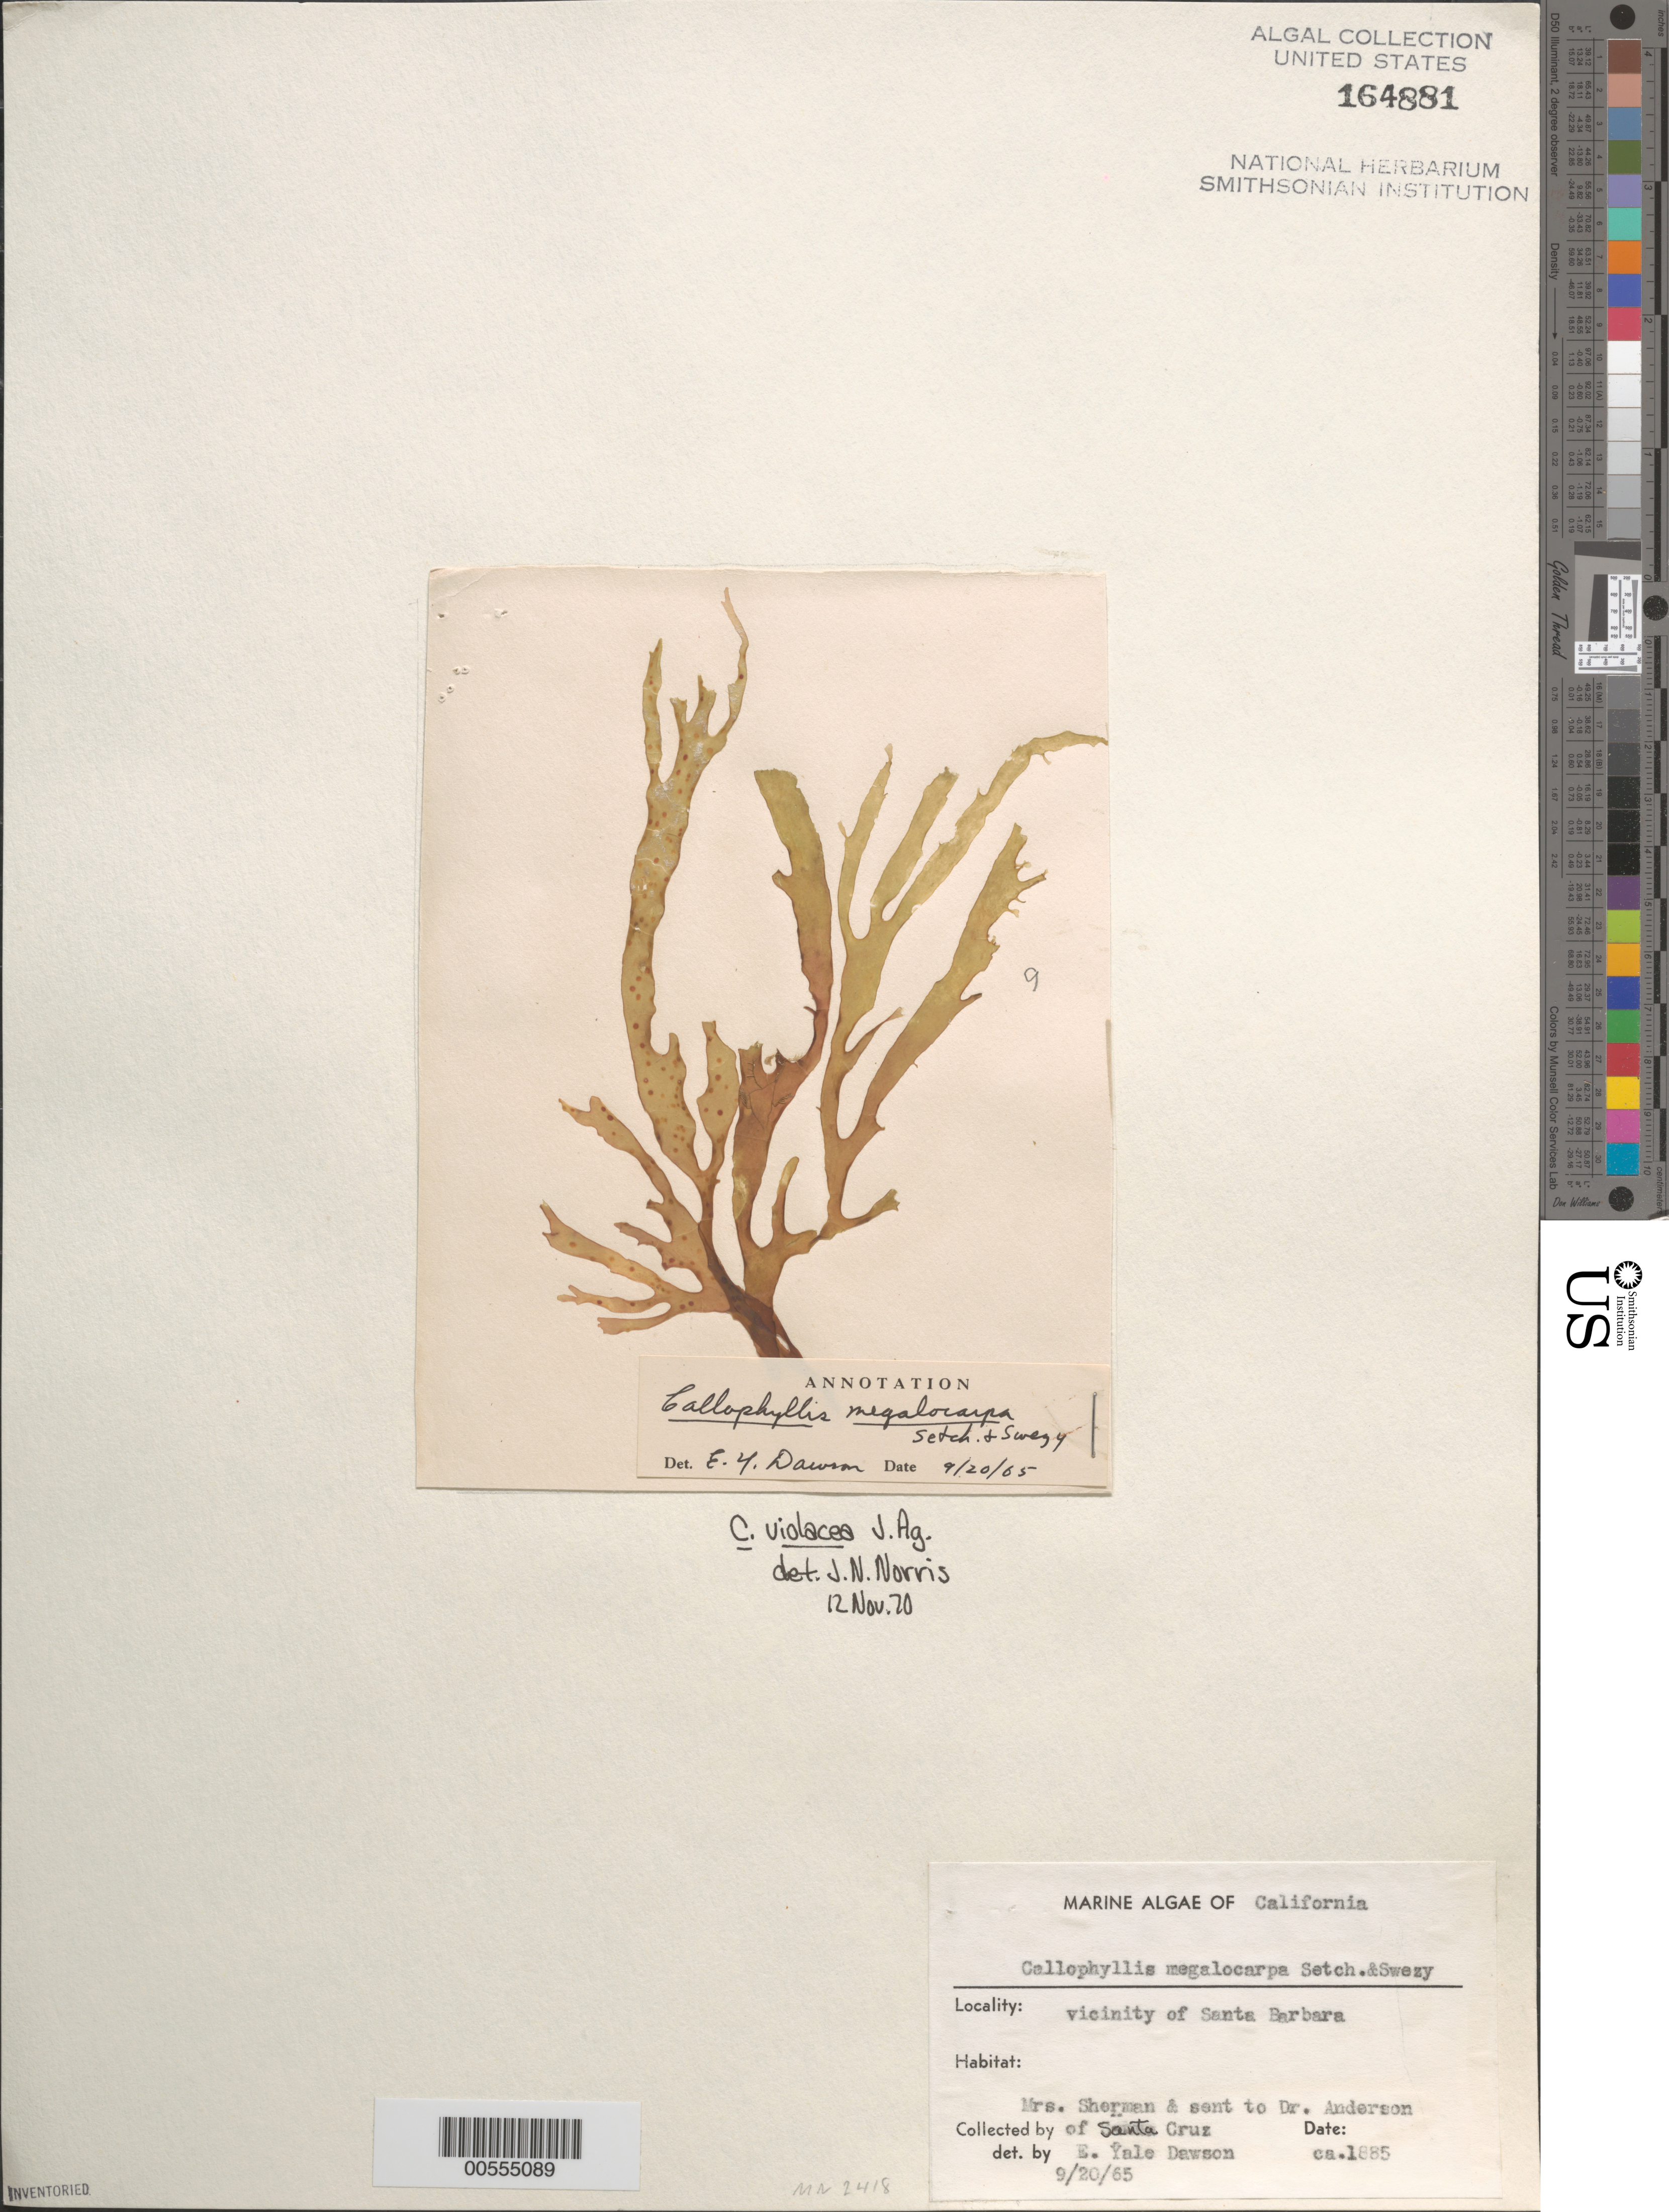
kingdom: Plantae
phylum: Rhodophyta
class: Florideophyceae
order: Gigartinales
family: Kallymeniaceae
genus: Callophyllis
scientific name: Callophyllis violacea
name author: J. Agardh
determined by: Norris, James N.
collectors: M. Sherman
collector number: Neushul 2418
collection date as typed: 1885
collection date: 1885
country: United States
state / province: California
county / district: Santa Barbara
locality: Santa Barbara area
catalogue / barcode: US 164881